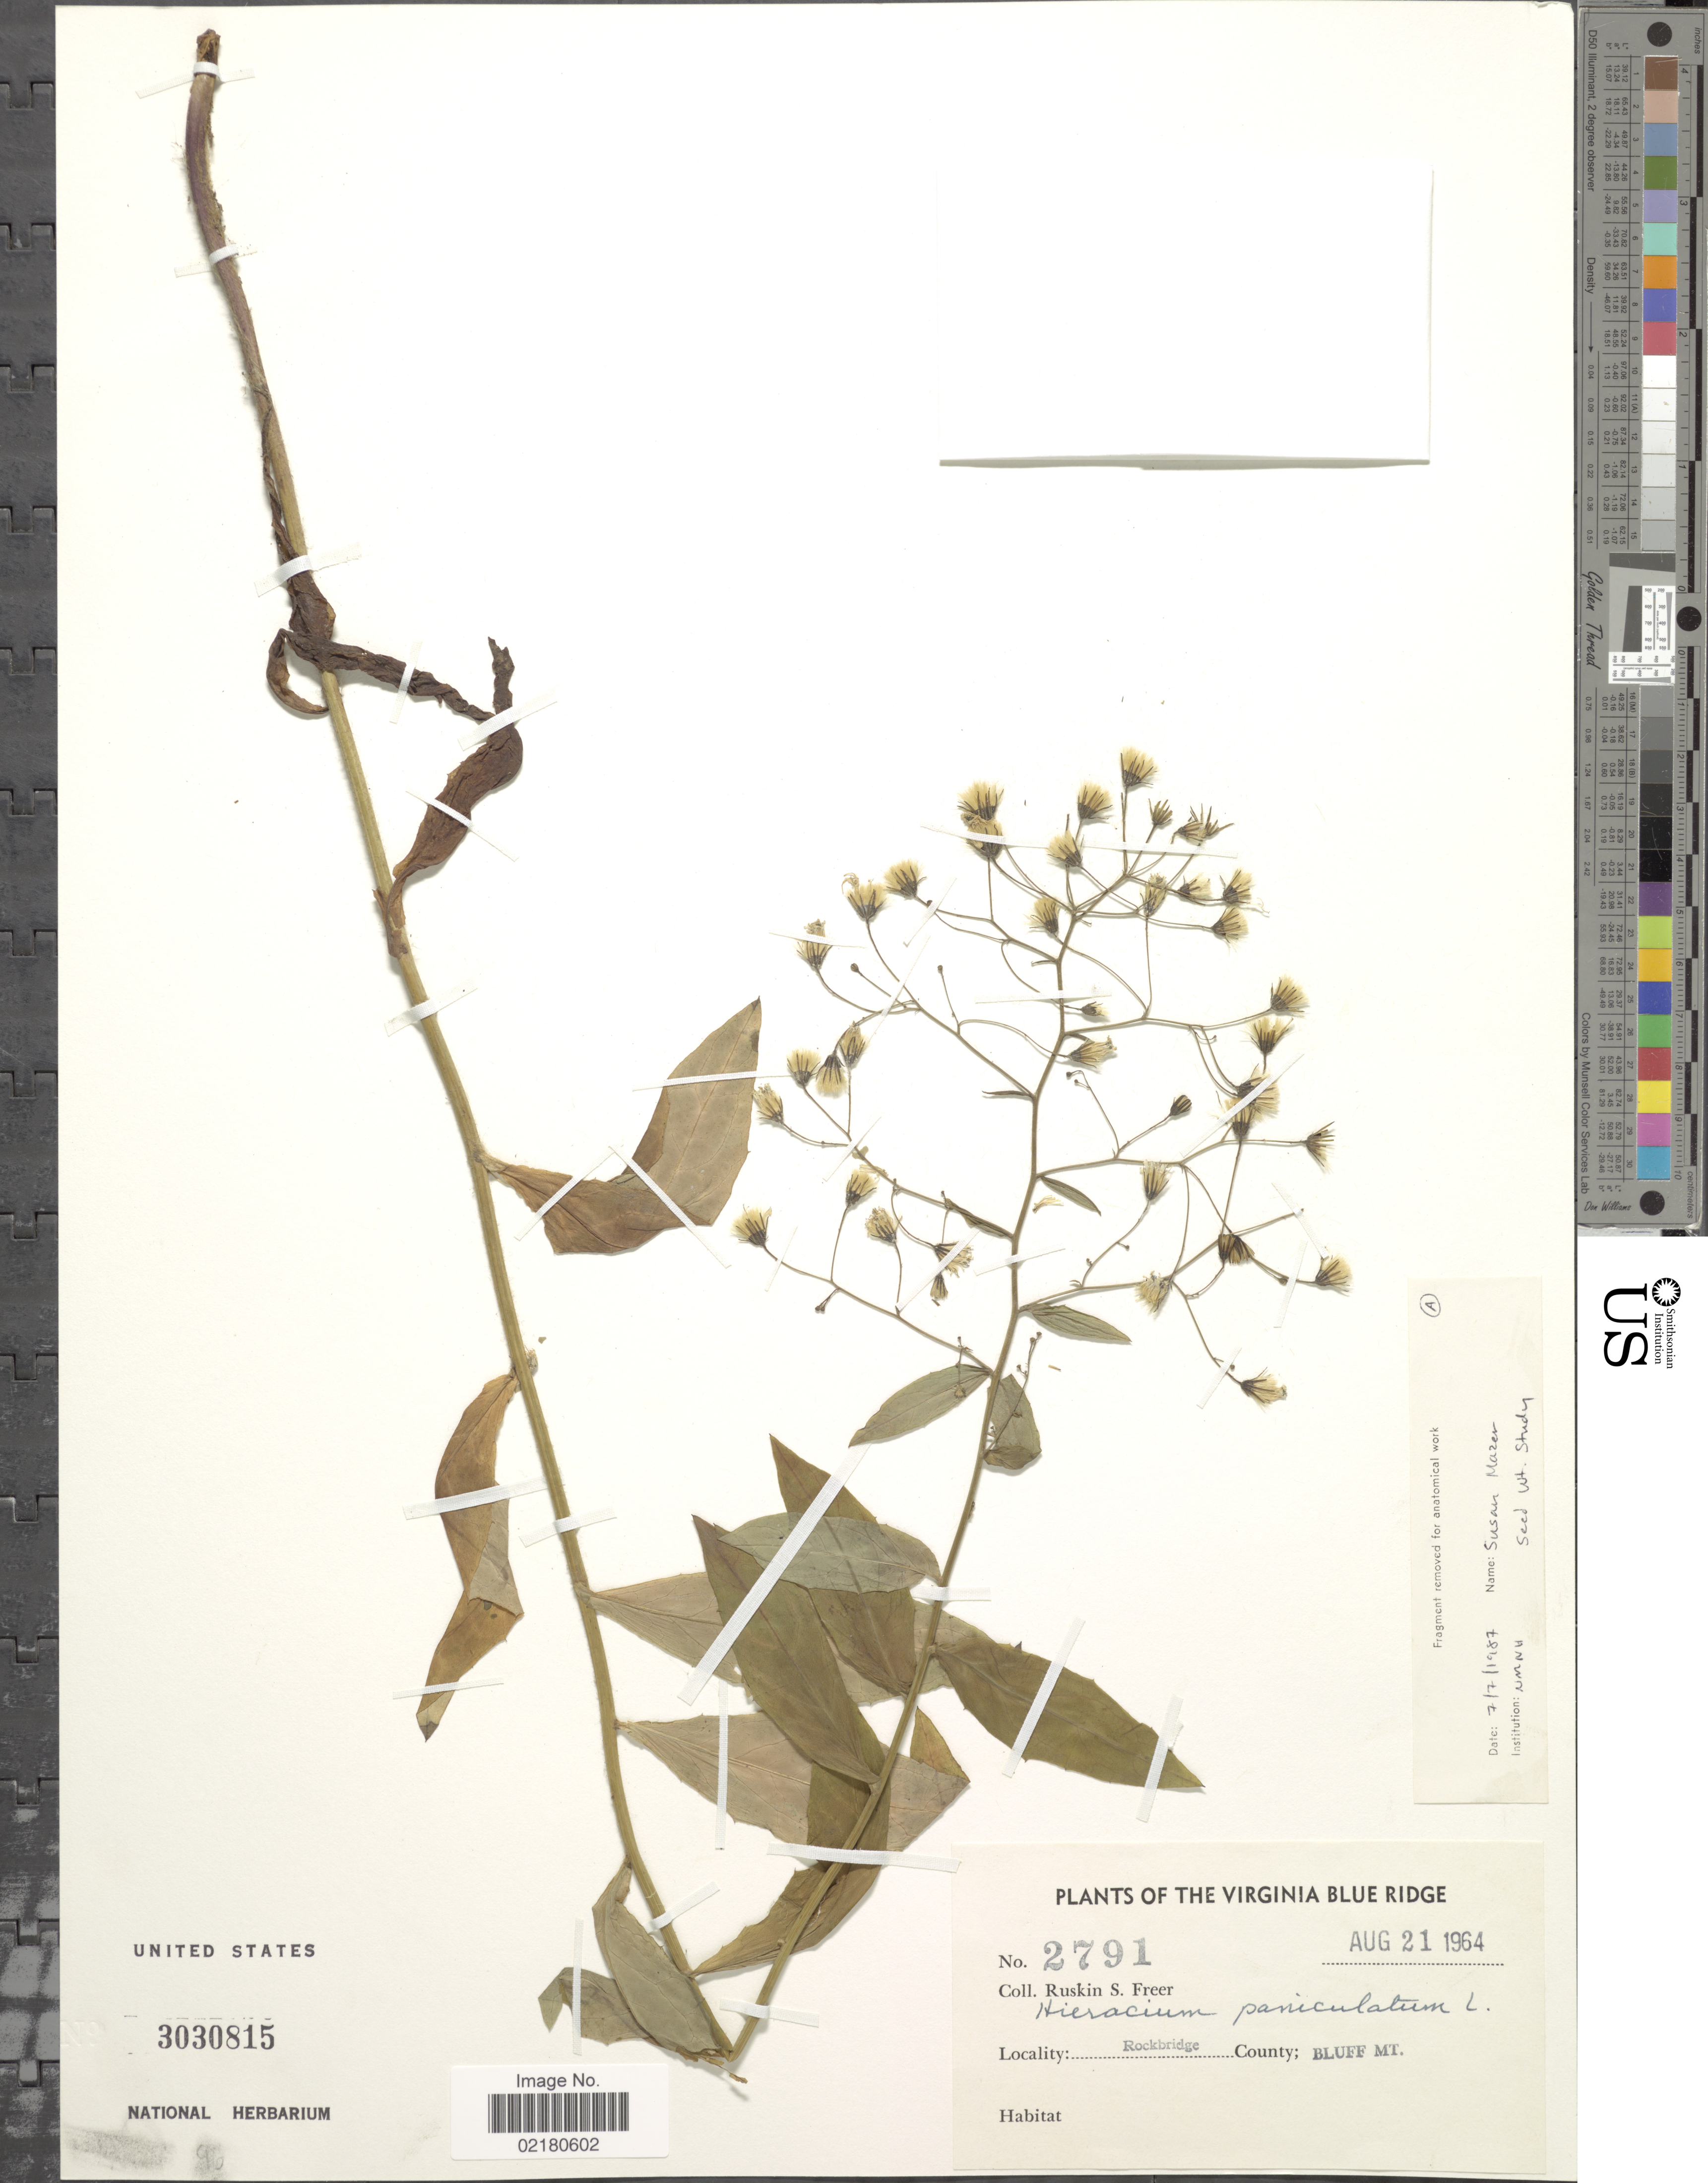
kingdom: Plantae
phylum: Tracheophyta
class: Magnoliopsida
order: Asterales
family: Asteraceae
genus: Hieracium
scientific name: Hieracium paniculatum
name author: L.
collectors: R. Freer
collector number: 2791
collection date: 1964-08-21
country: United States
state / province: Virginia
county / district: Rockbridge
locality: Virginia Blue Ridge: Rockbridge, Bluff County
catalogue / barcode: US 3030815